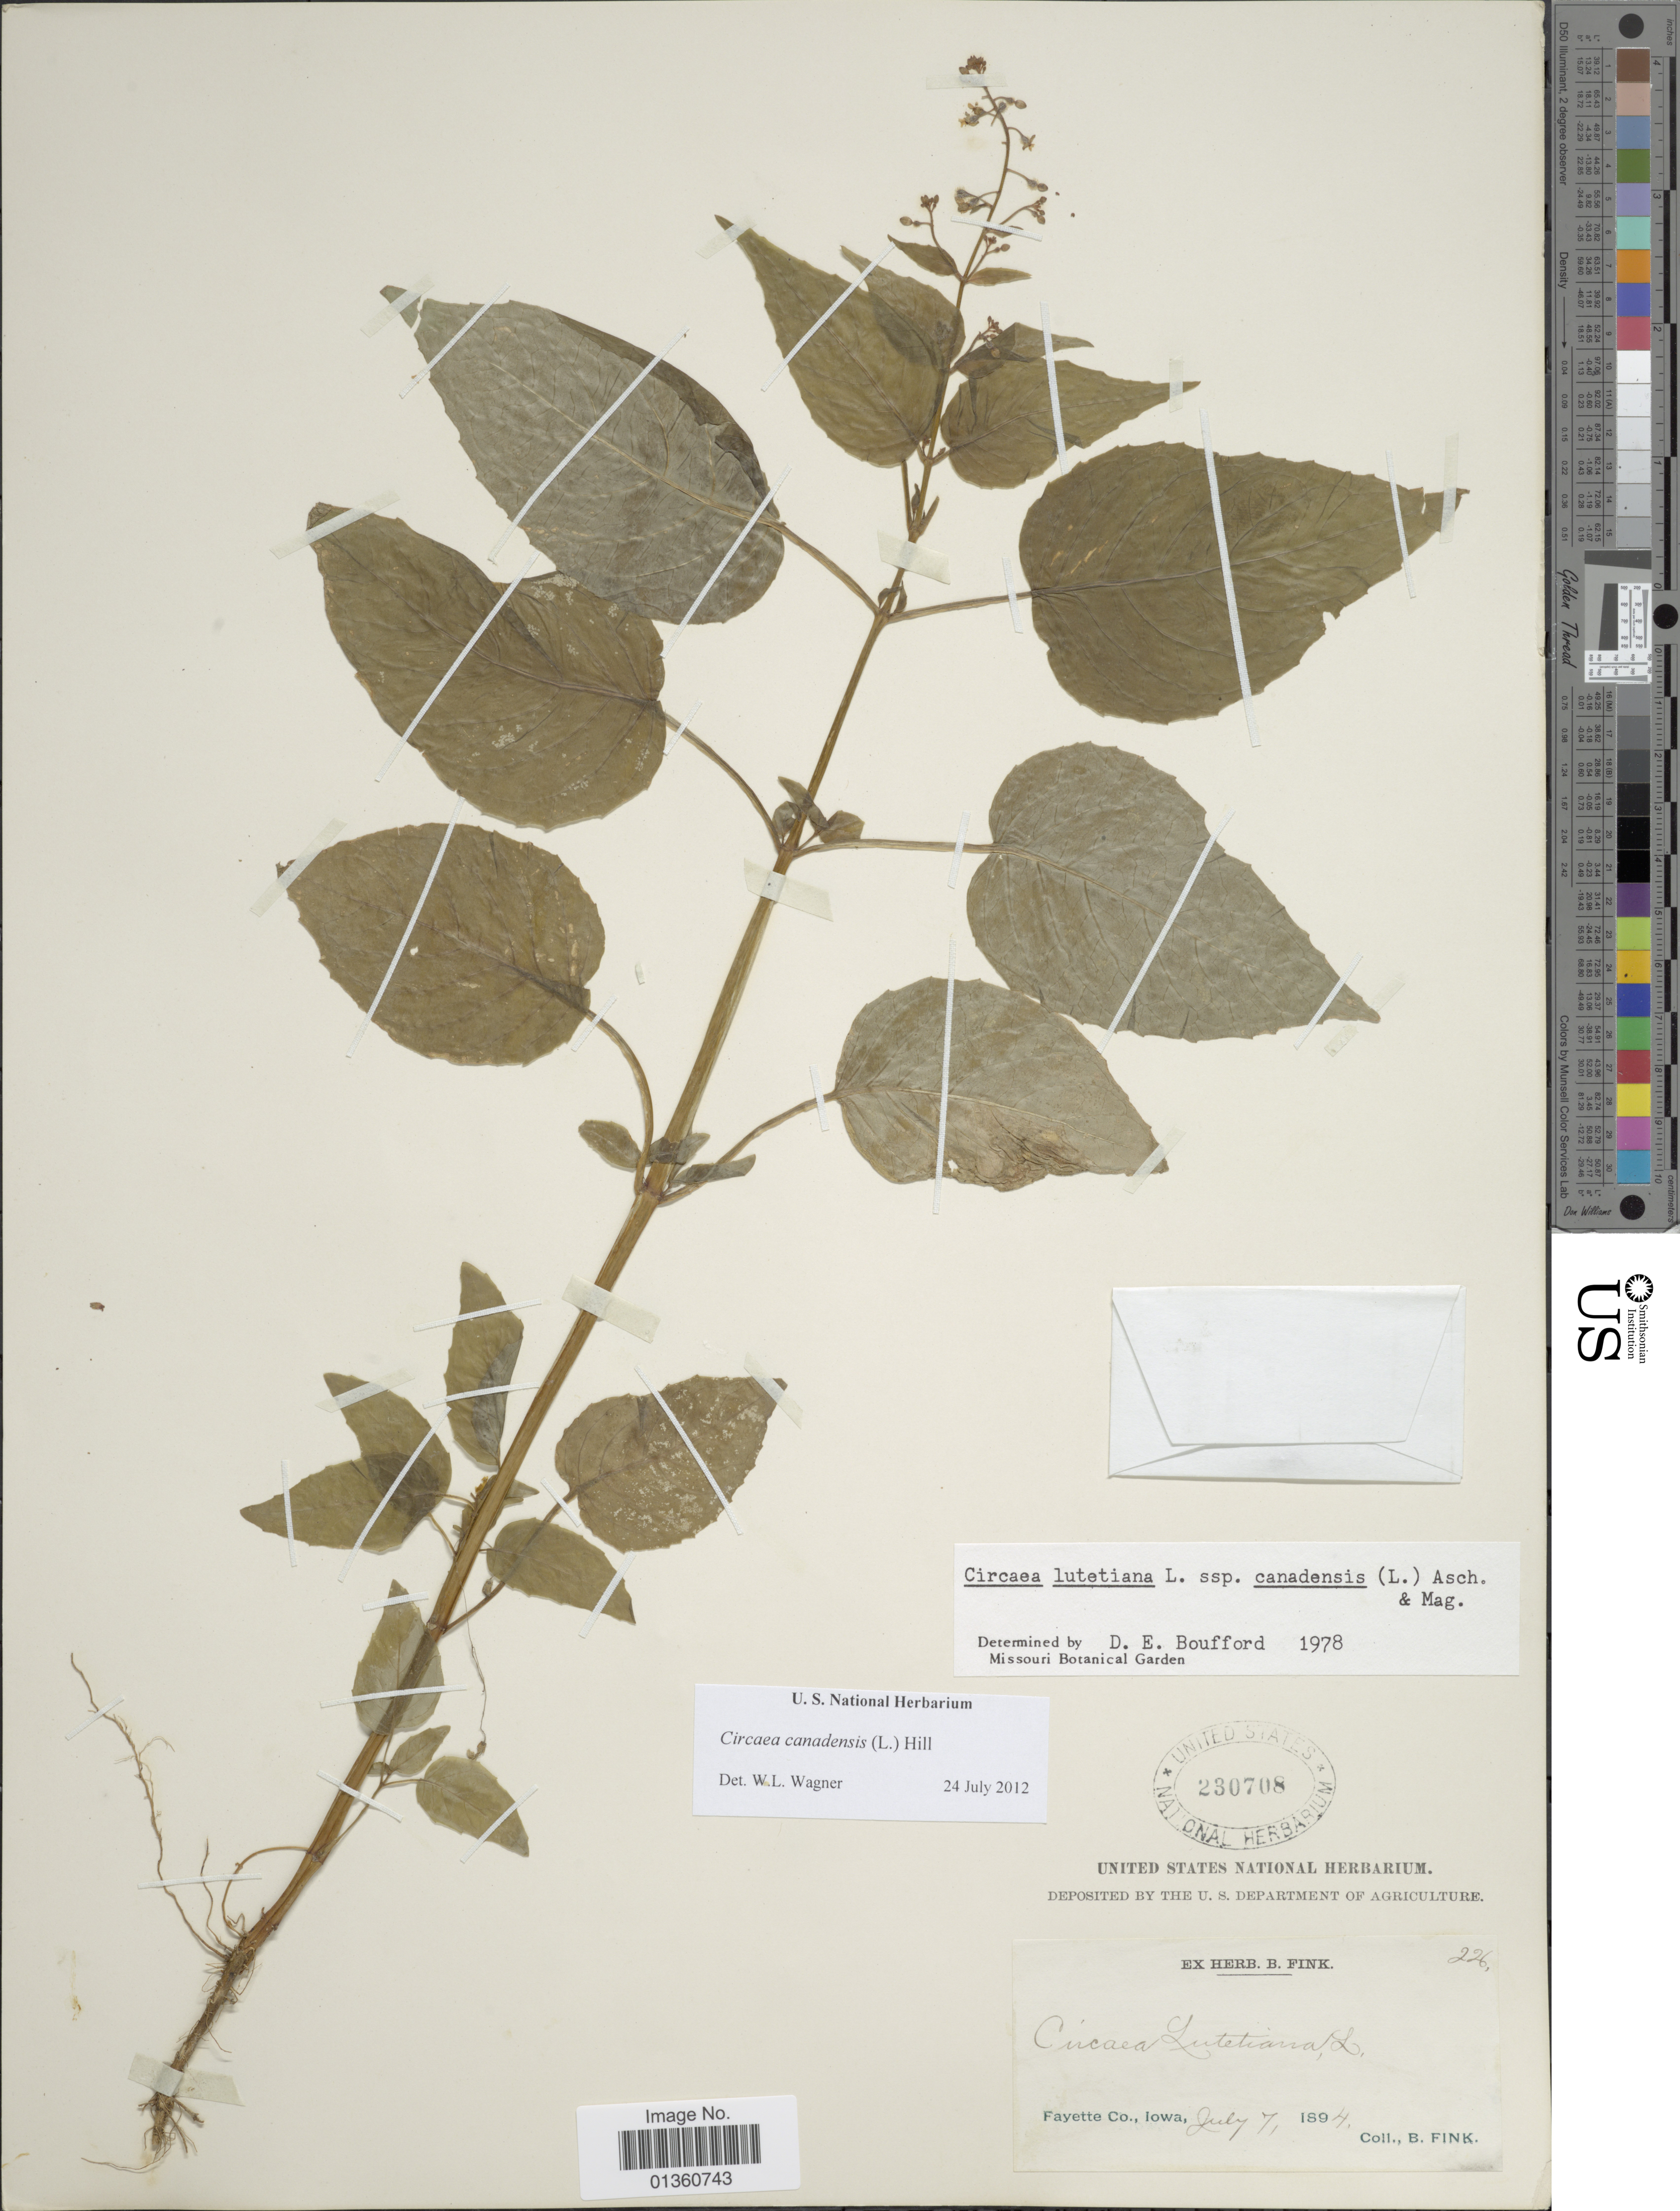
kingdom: Plantae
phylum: Tracheophyta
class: Magnoliopsida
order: Myrtales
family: Onagraceae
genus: Circaea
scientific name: Circaea canadensis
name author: (L.) Hill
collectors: B. Fink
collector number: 226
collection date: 1894-07-07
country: United States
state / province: Iowa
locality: Fayette Co.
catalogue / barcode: US 230708